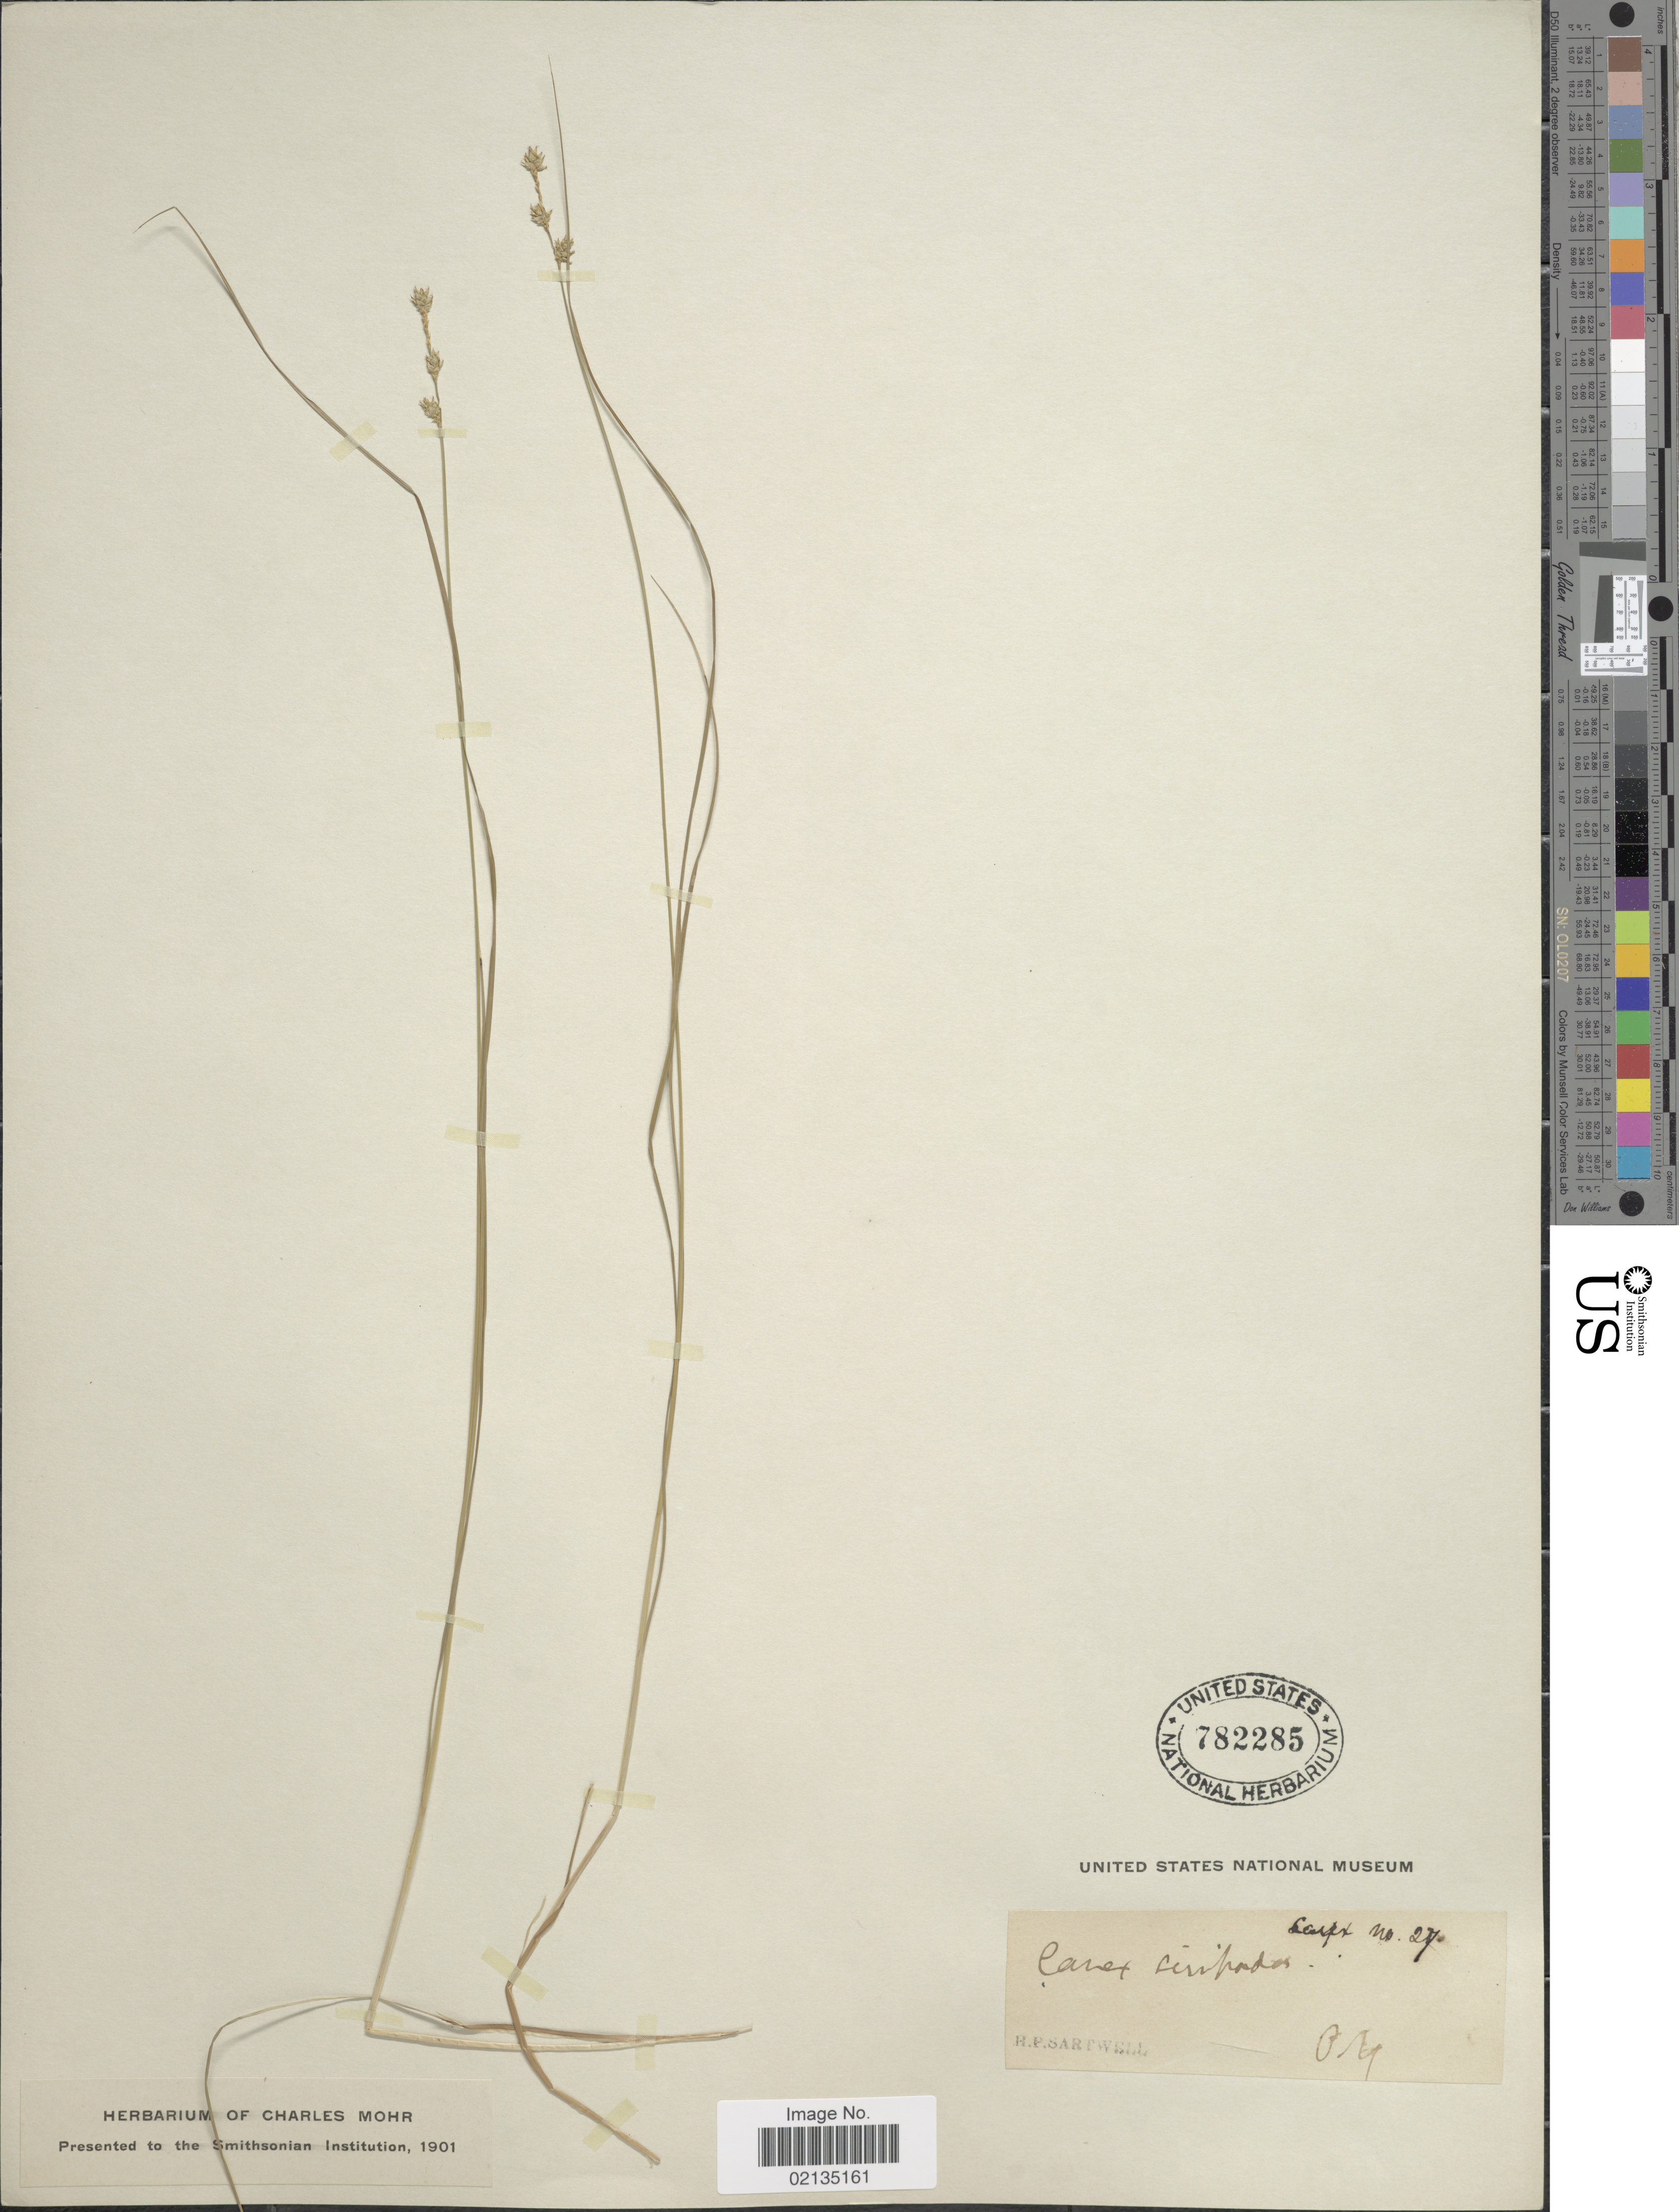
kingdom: Plantae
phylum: Tracheophyta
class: Liliopsida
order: Poales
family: Cyperaceae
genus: Carex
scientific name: Carex sterilis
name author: Willd.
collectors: H. P. Sartwell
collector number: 27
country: United States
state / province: New York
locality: Penn Yan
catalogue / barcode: US 782285